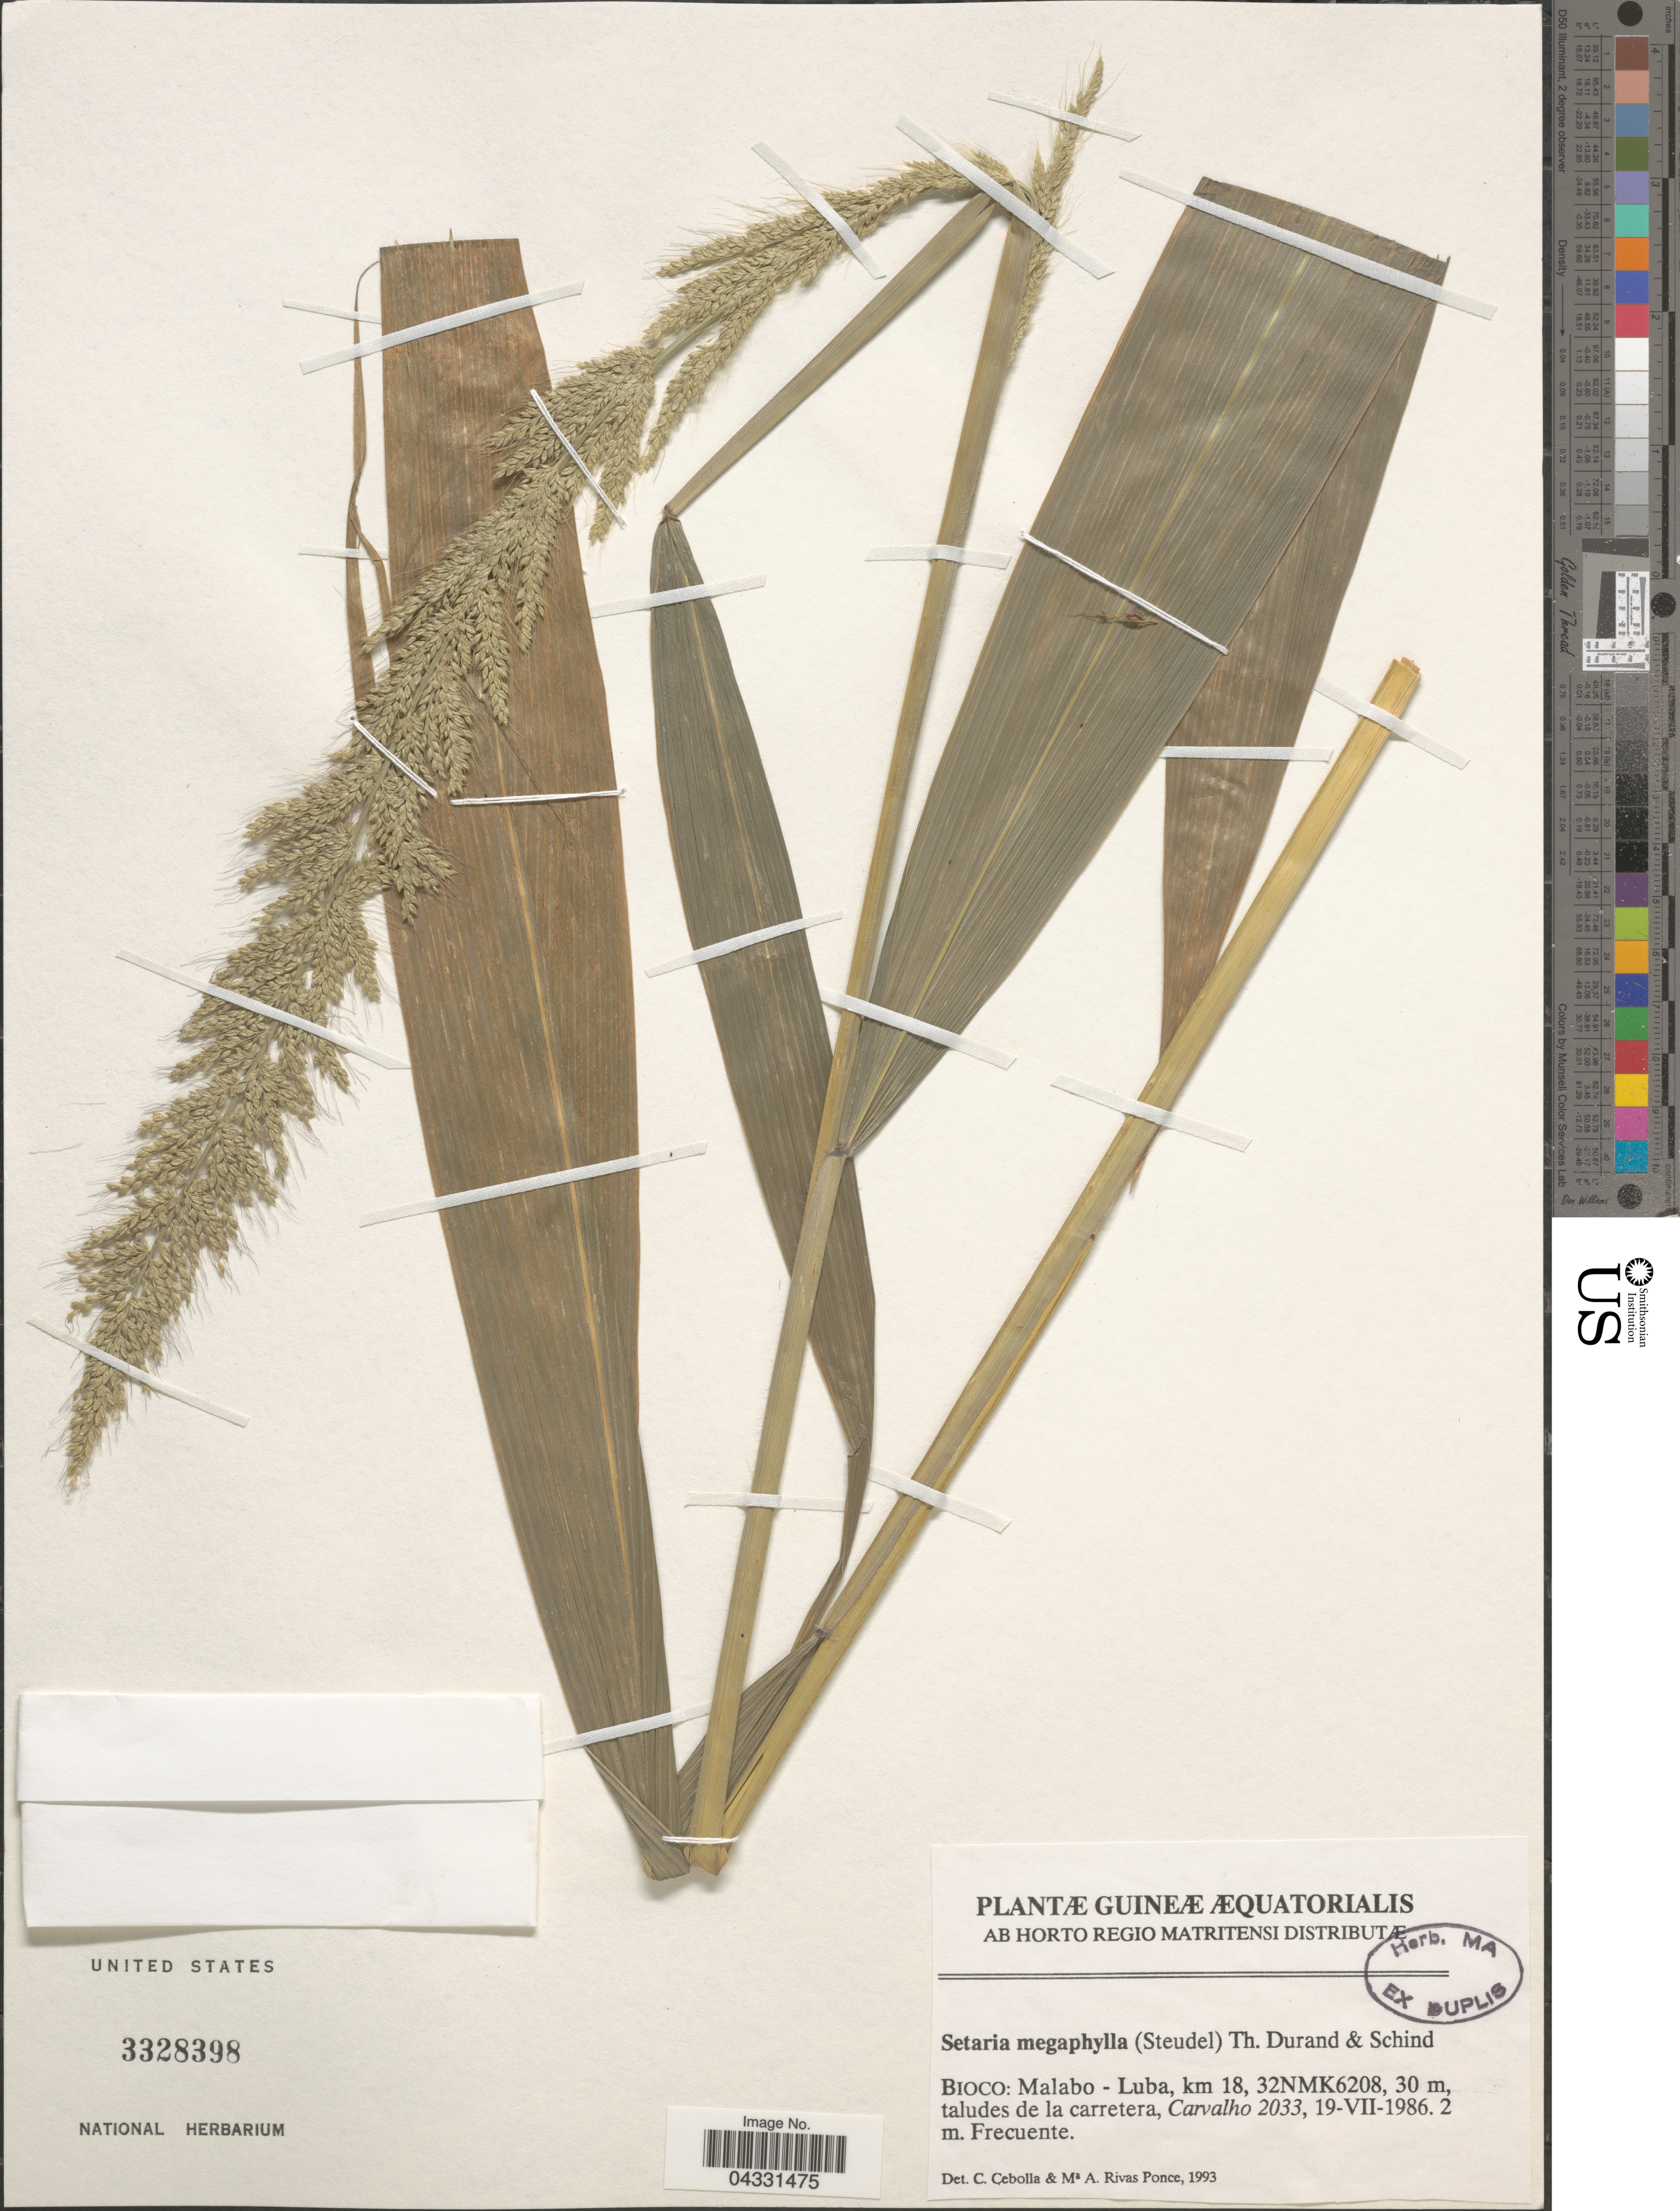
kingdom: Plantae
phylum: Tracheophyta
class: Liliopsida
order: Poales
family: Poaceae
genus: Setaria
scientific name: Setaria megaphylla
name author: (Steud.) Durieu & Schinz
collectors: Carvalho, --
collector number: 2033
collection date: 1986-07-19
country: Equatorial Guinea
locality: Guineæ Æquatorialis. Malabo - Luba, km 18, 32NMK6208, taludes de la carretera.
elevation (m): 30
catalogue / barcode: US 3328398